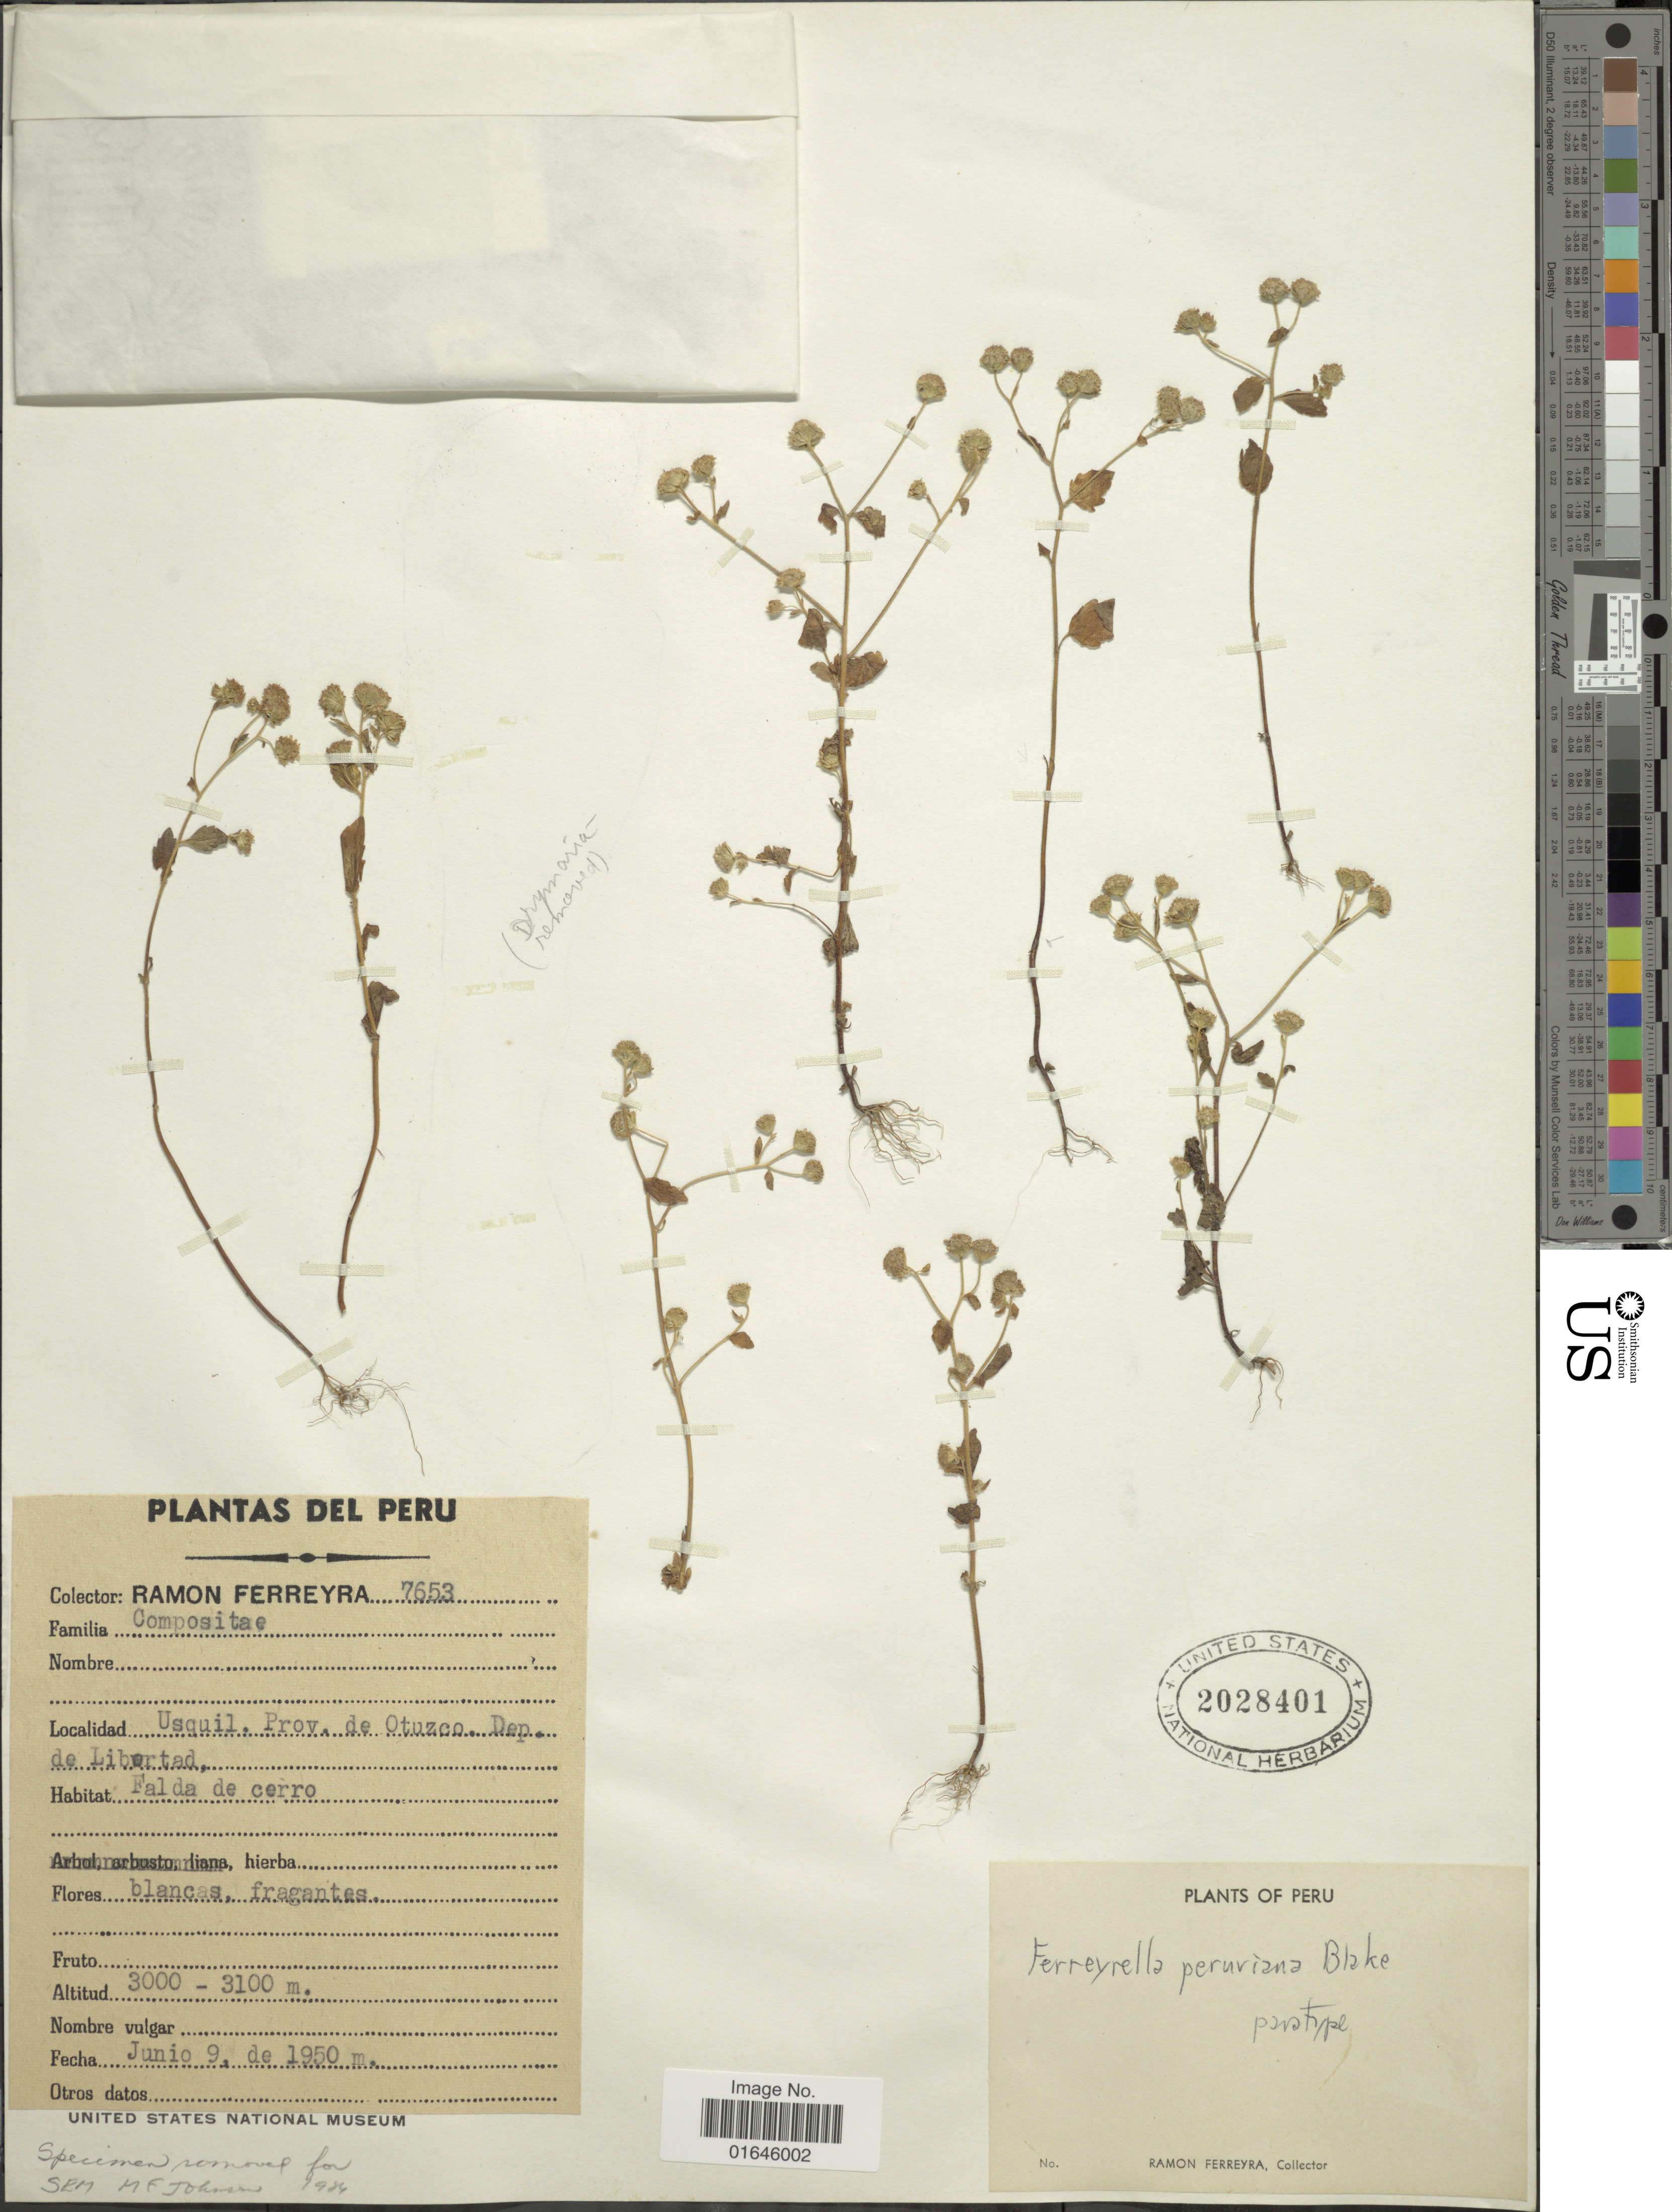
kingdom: Plantae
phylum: Tracheophyta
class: Magnoliopsida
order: Asterales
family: Asteraceae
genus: Ferreyrella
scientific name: Ferreyrella peruviana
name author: S.F. Blake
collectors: R. A. Ferreyra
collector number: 7653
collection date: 1950-01-09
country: Peru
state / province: La Libertad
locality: Falda de cerro, Usquil, Prov. de Otuzco, Dept. de Libertad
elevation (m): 300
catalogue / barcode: US 2028401